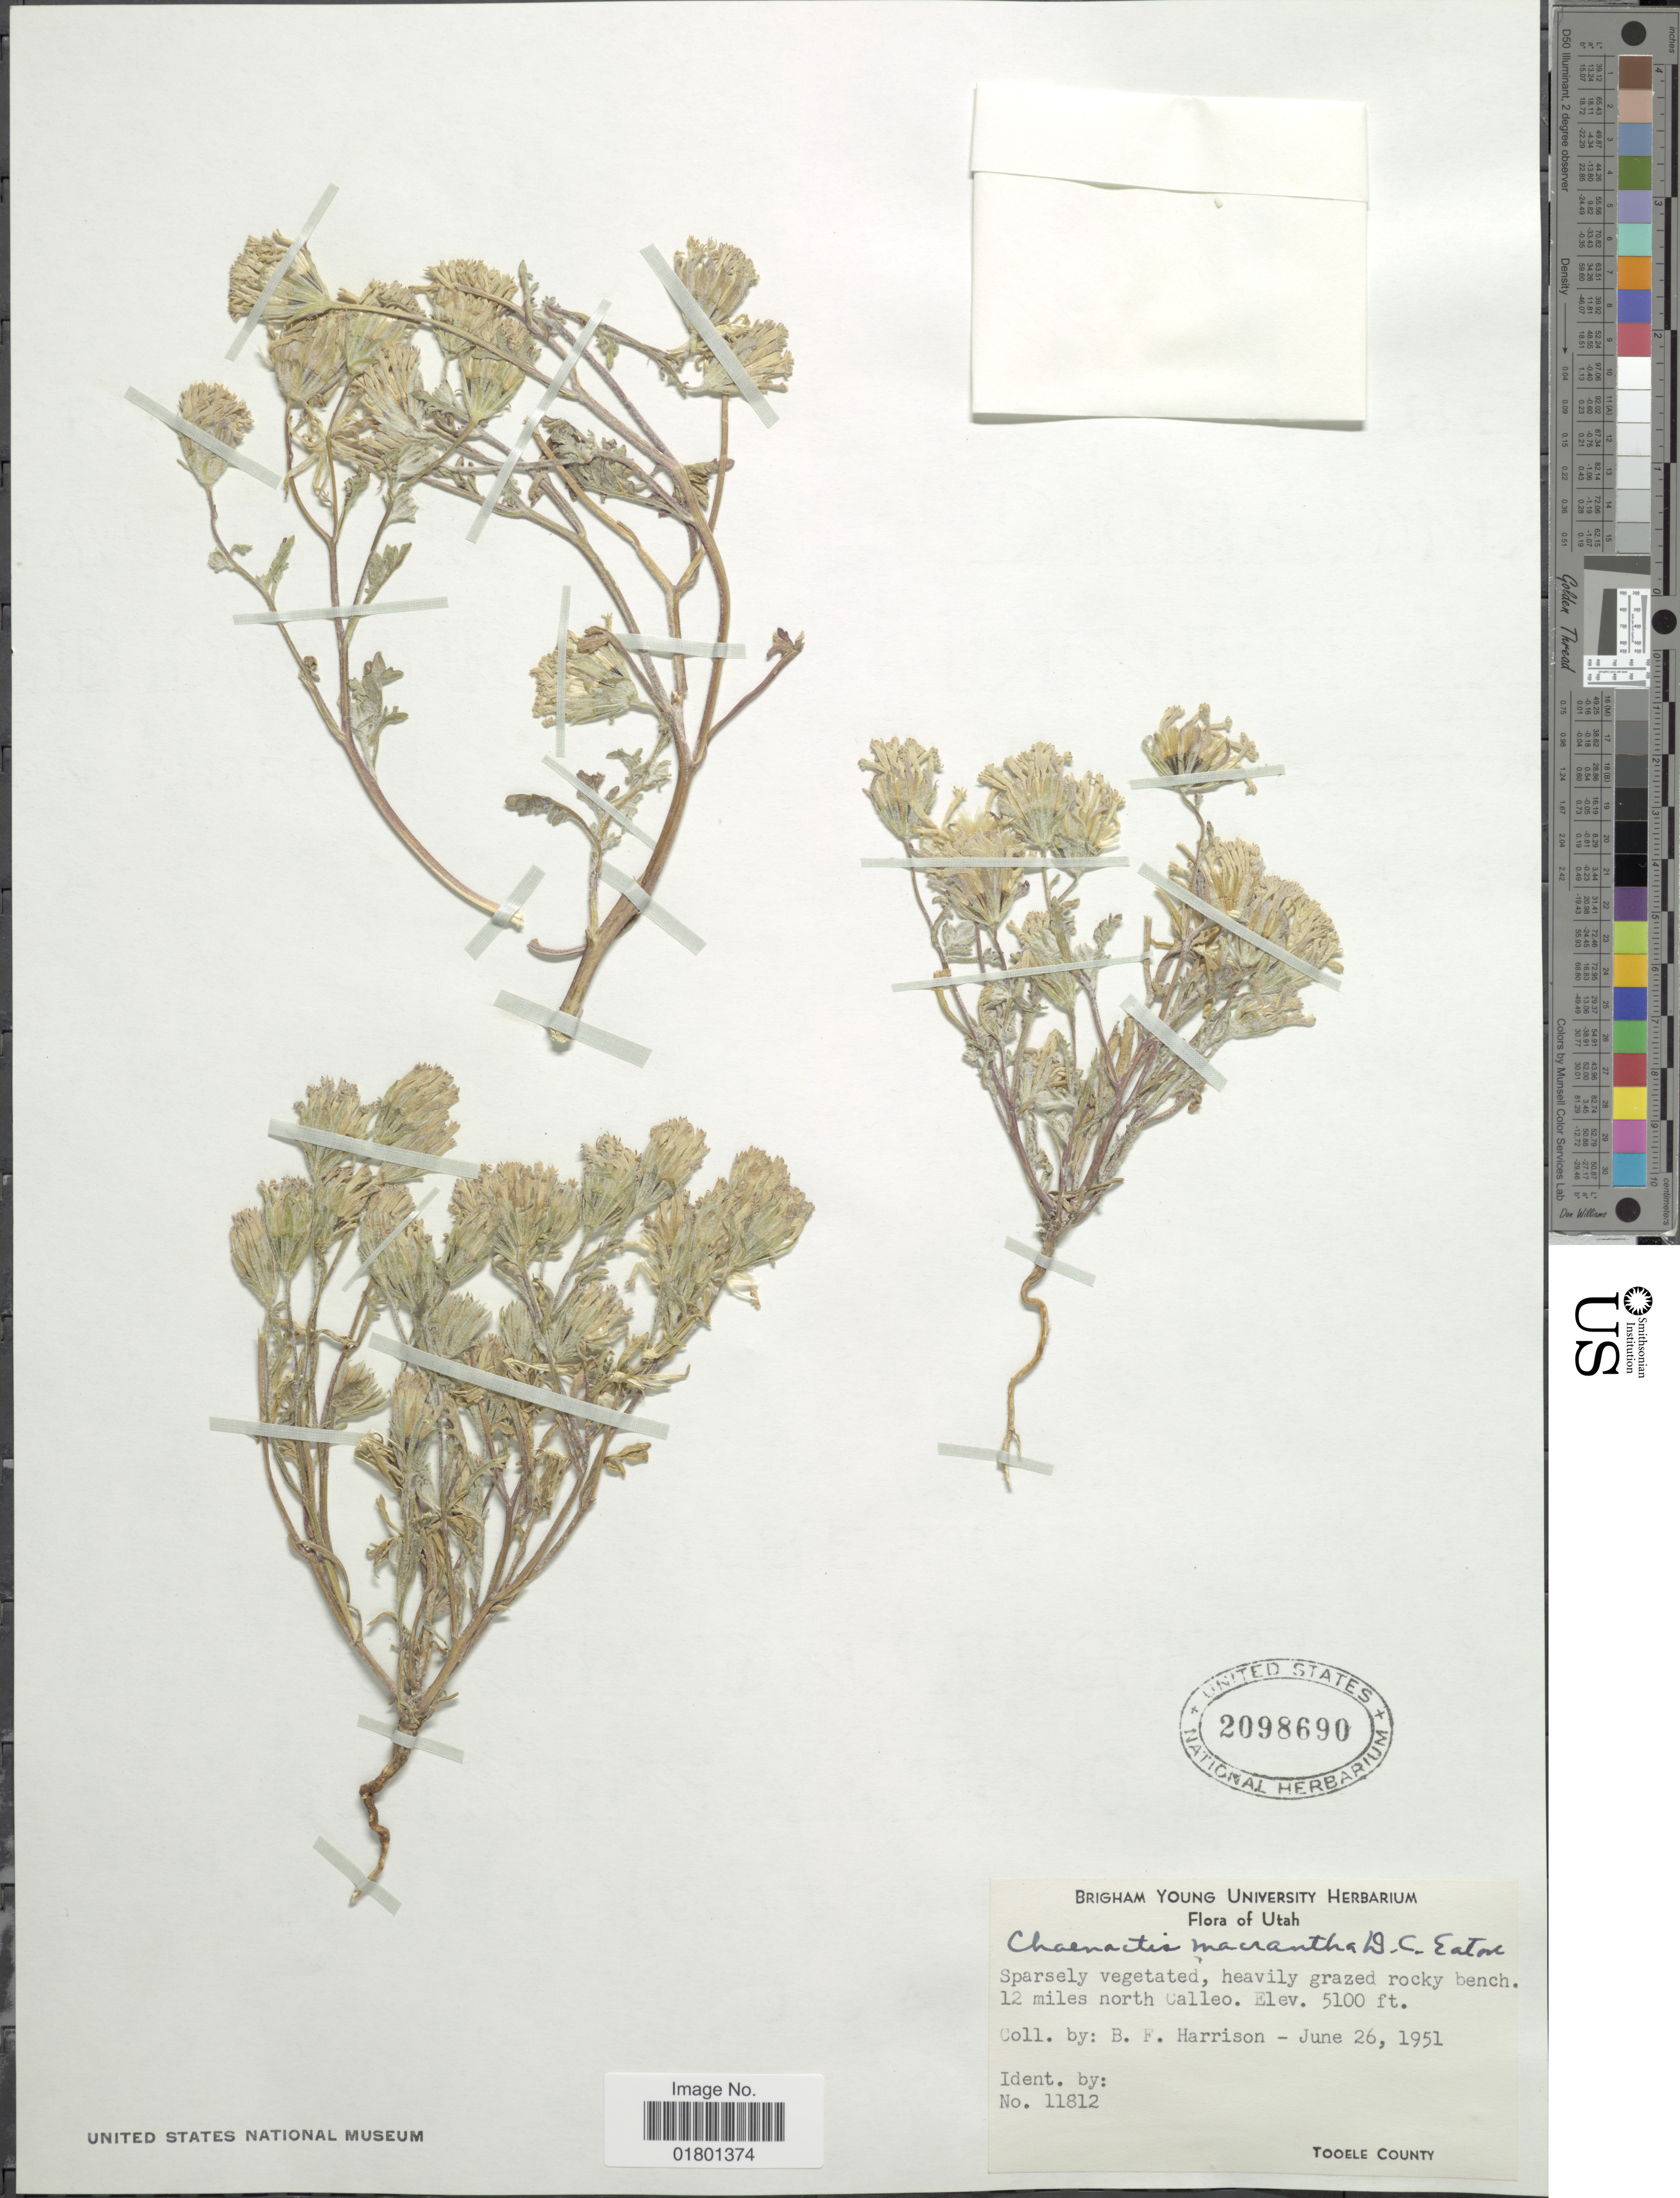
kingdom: Plantae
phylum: Tracheophyta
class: Magnoliopsida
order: Asterales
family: Asteraceae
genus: Chaenactis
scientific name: Chaenactis macrantha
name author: D.C. Eaton in C. King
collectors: B. F. Harrison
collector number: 11812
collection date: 1951-06-26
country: United States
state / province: Utah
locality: Sparsely vegetated, heavily grazed rocky bench, 12 miles north Calleo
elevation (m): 1554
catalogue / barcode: US 2098690